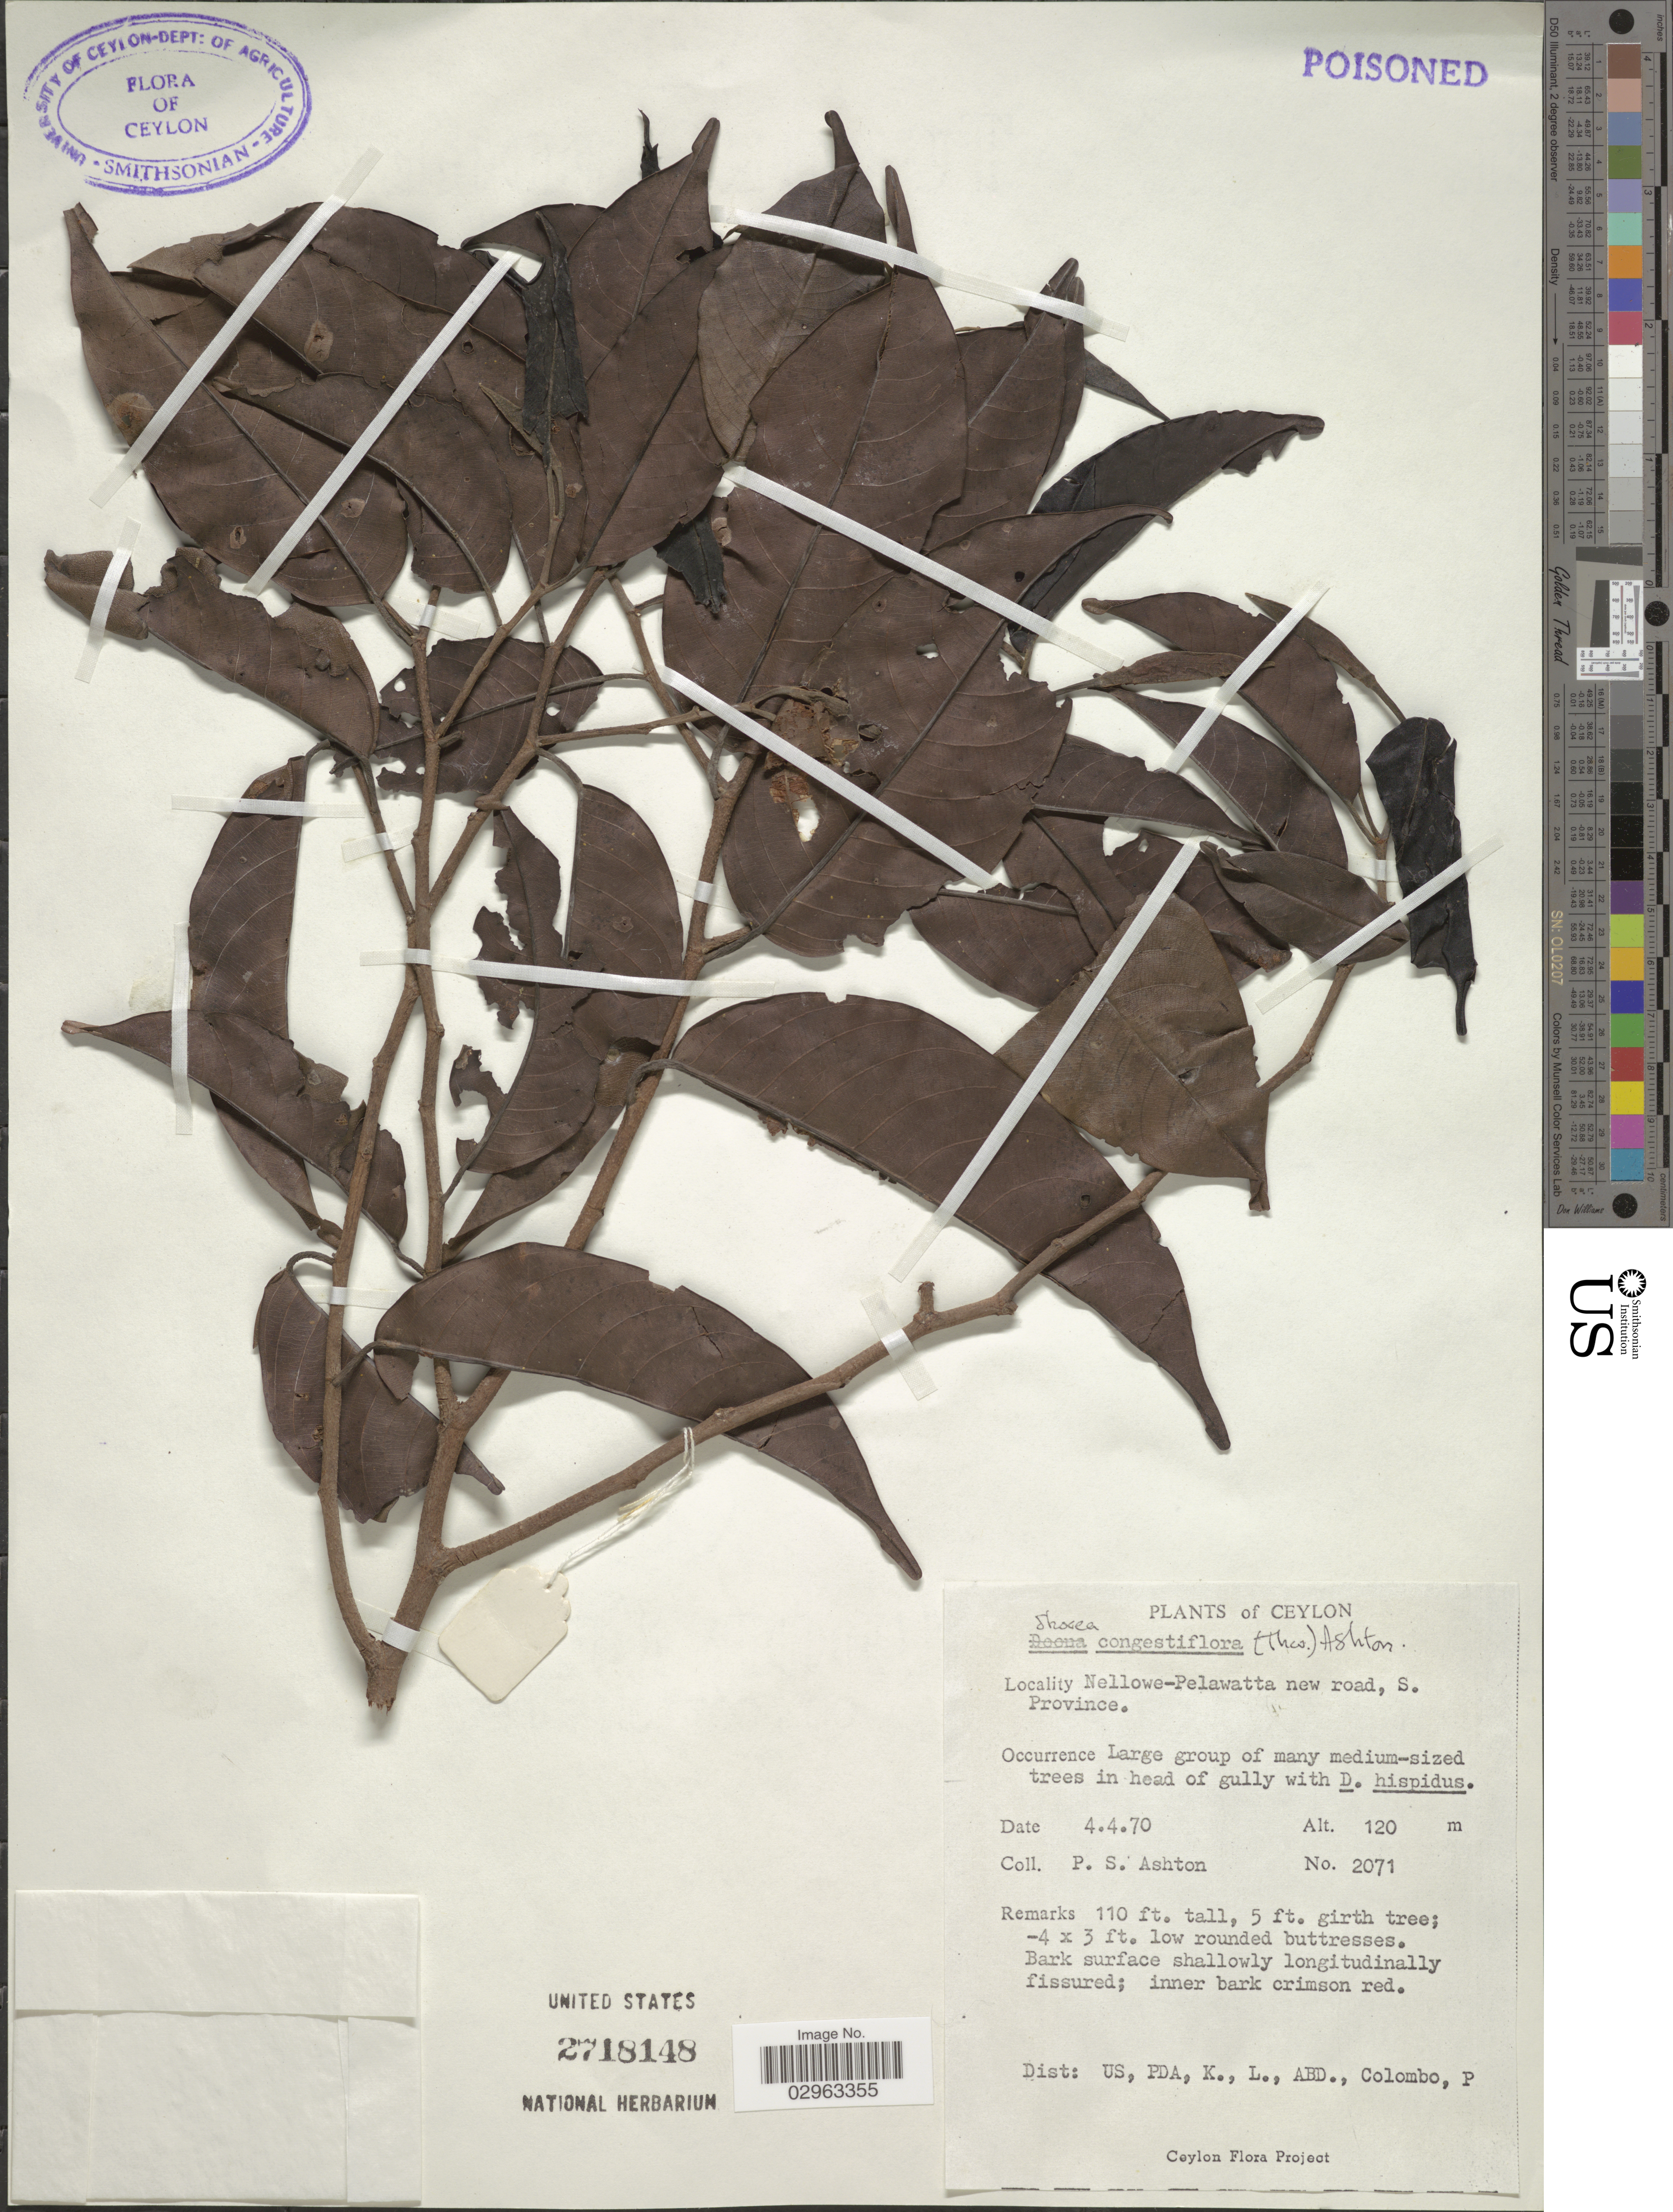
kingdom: Plantae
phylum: Tracheophyta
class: Magnoliopsida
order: Malvales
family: Dipterocarpaceae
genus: Doona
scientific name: Doona congestiflora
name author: Thwaites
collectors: P. S. Ashton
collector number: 2071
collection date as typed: Transcribed d/m/y: 4/4/70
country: Sri Lanka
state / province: Southern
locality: Ceylon, Nellowe-Pelawatte new road; S. Province.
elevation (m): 120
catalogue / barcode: US 2718148